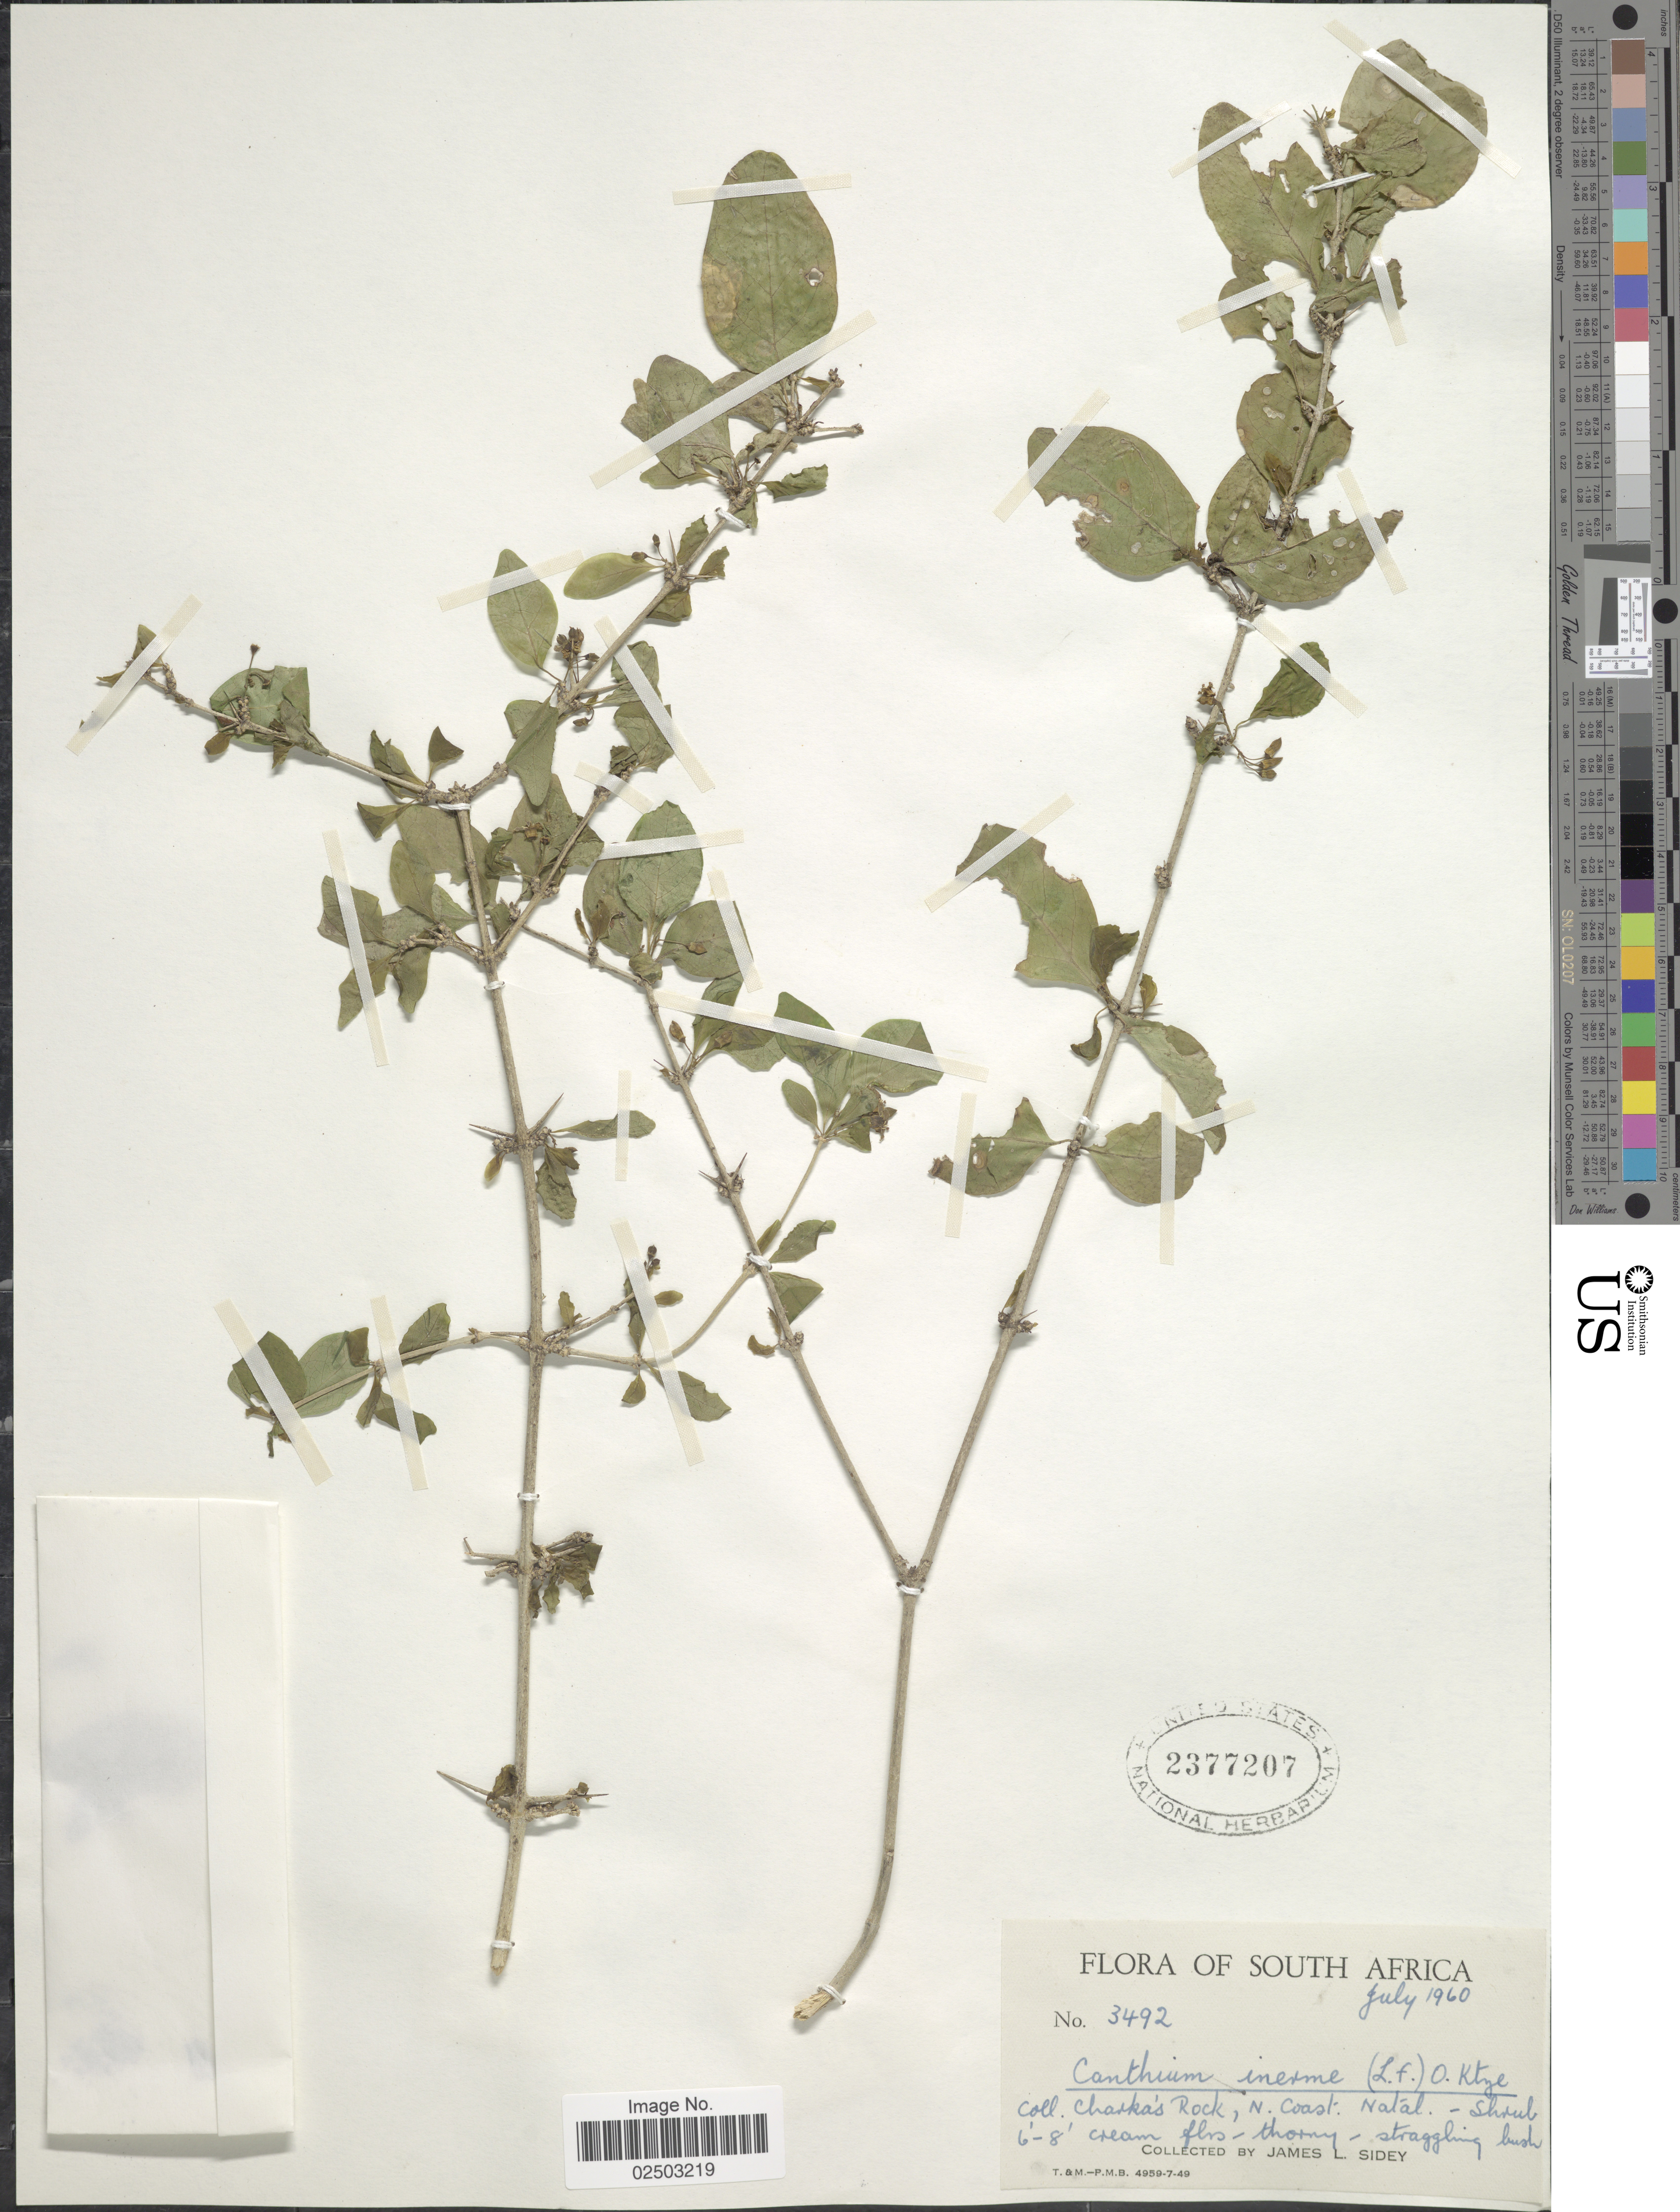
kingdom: Plantae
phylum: Tracheophyta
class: Magnoliopsida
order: Gentianales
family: Rubiaceae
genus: Canthium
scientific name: Canthium inerme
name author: (L. f.) Kuntze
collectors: J. L. Sidey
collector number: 3492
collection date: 1960-07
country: South Africa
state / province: KwaZulu-Natal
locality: Charka's Rock, N. coast, Natal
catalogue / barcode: US 2377207